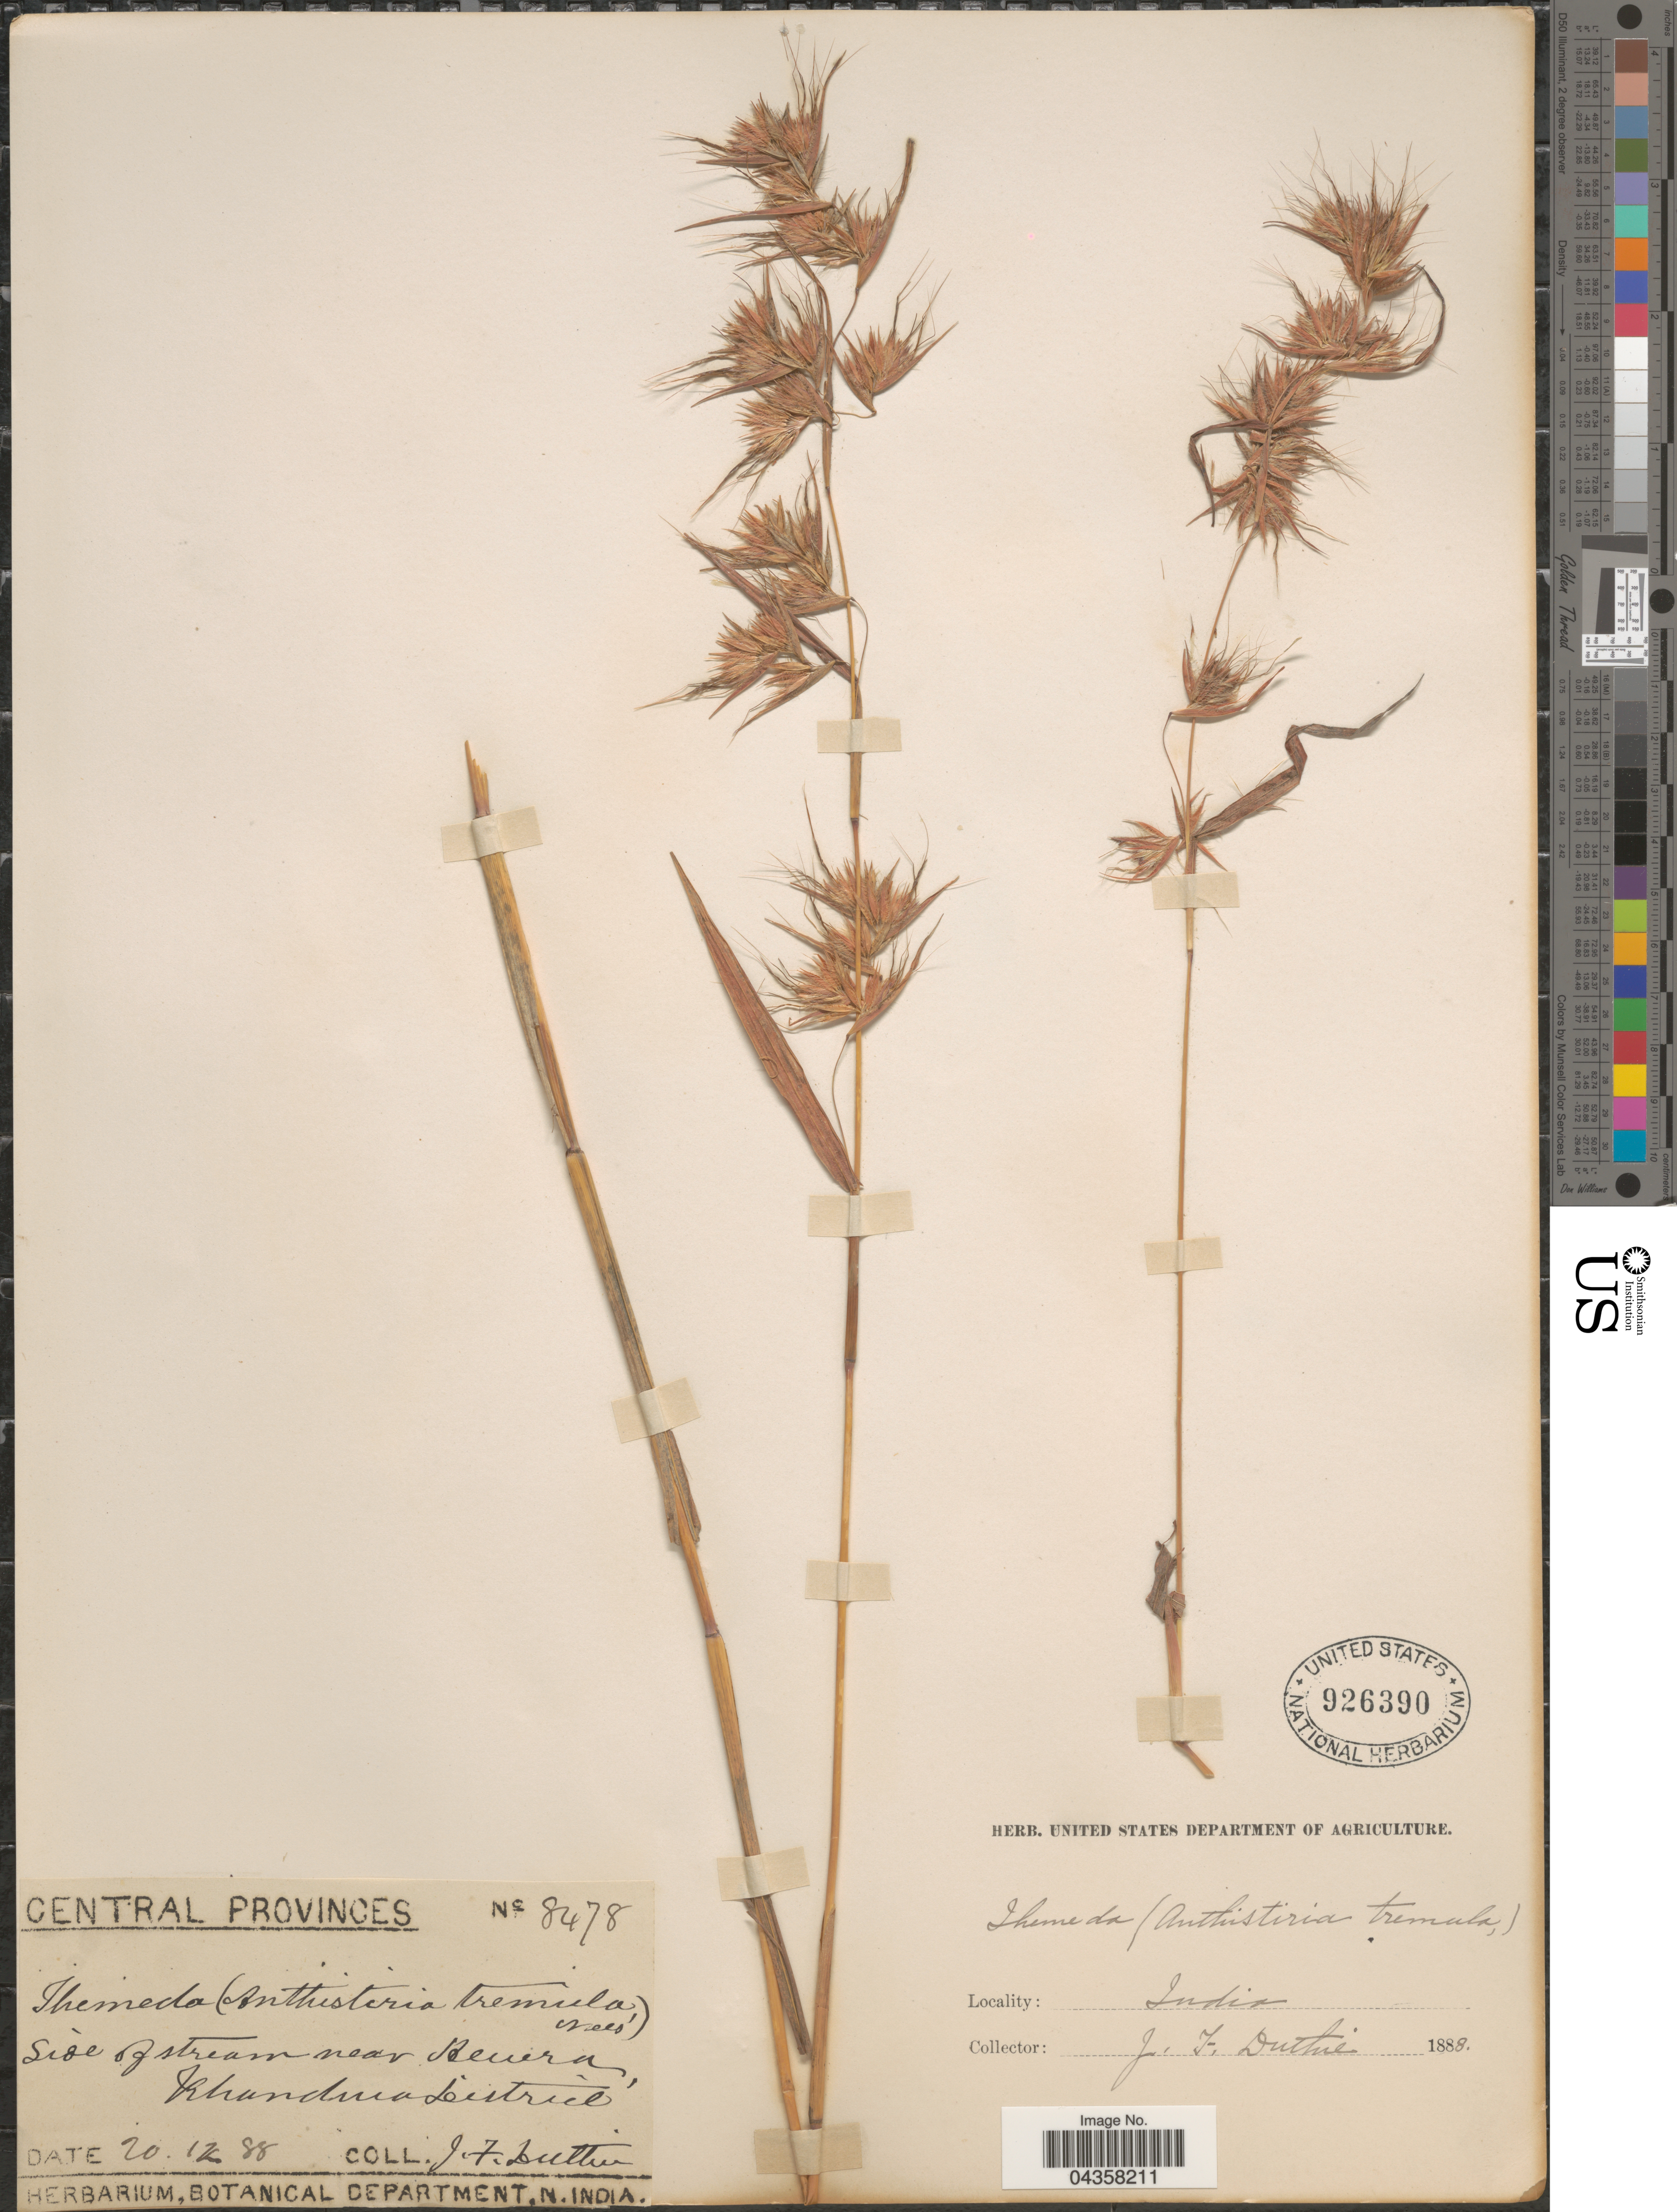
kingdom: Plantae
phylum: Tracheophyta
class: Liliopsida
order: Poales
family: Poaceae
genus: Themeda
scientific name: Themeda tremula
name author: (Nees) Hack.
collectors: J. F. Duthie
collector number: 8478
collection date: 1888-12-20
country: India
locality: Central Provinces. Side of stream near Hewra, Khandwa District.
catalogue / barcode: US 926390